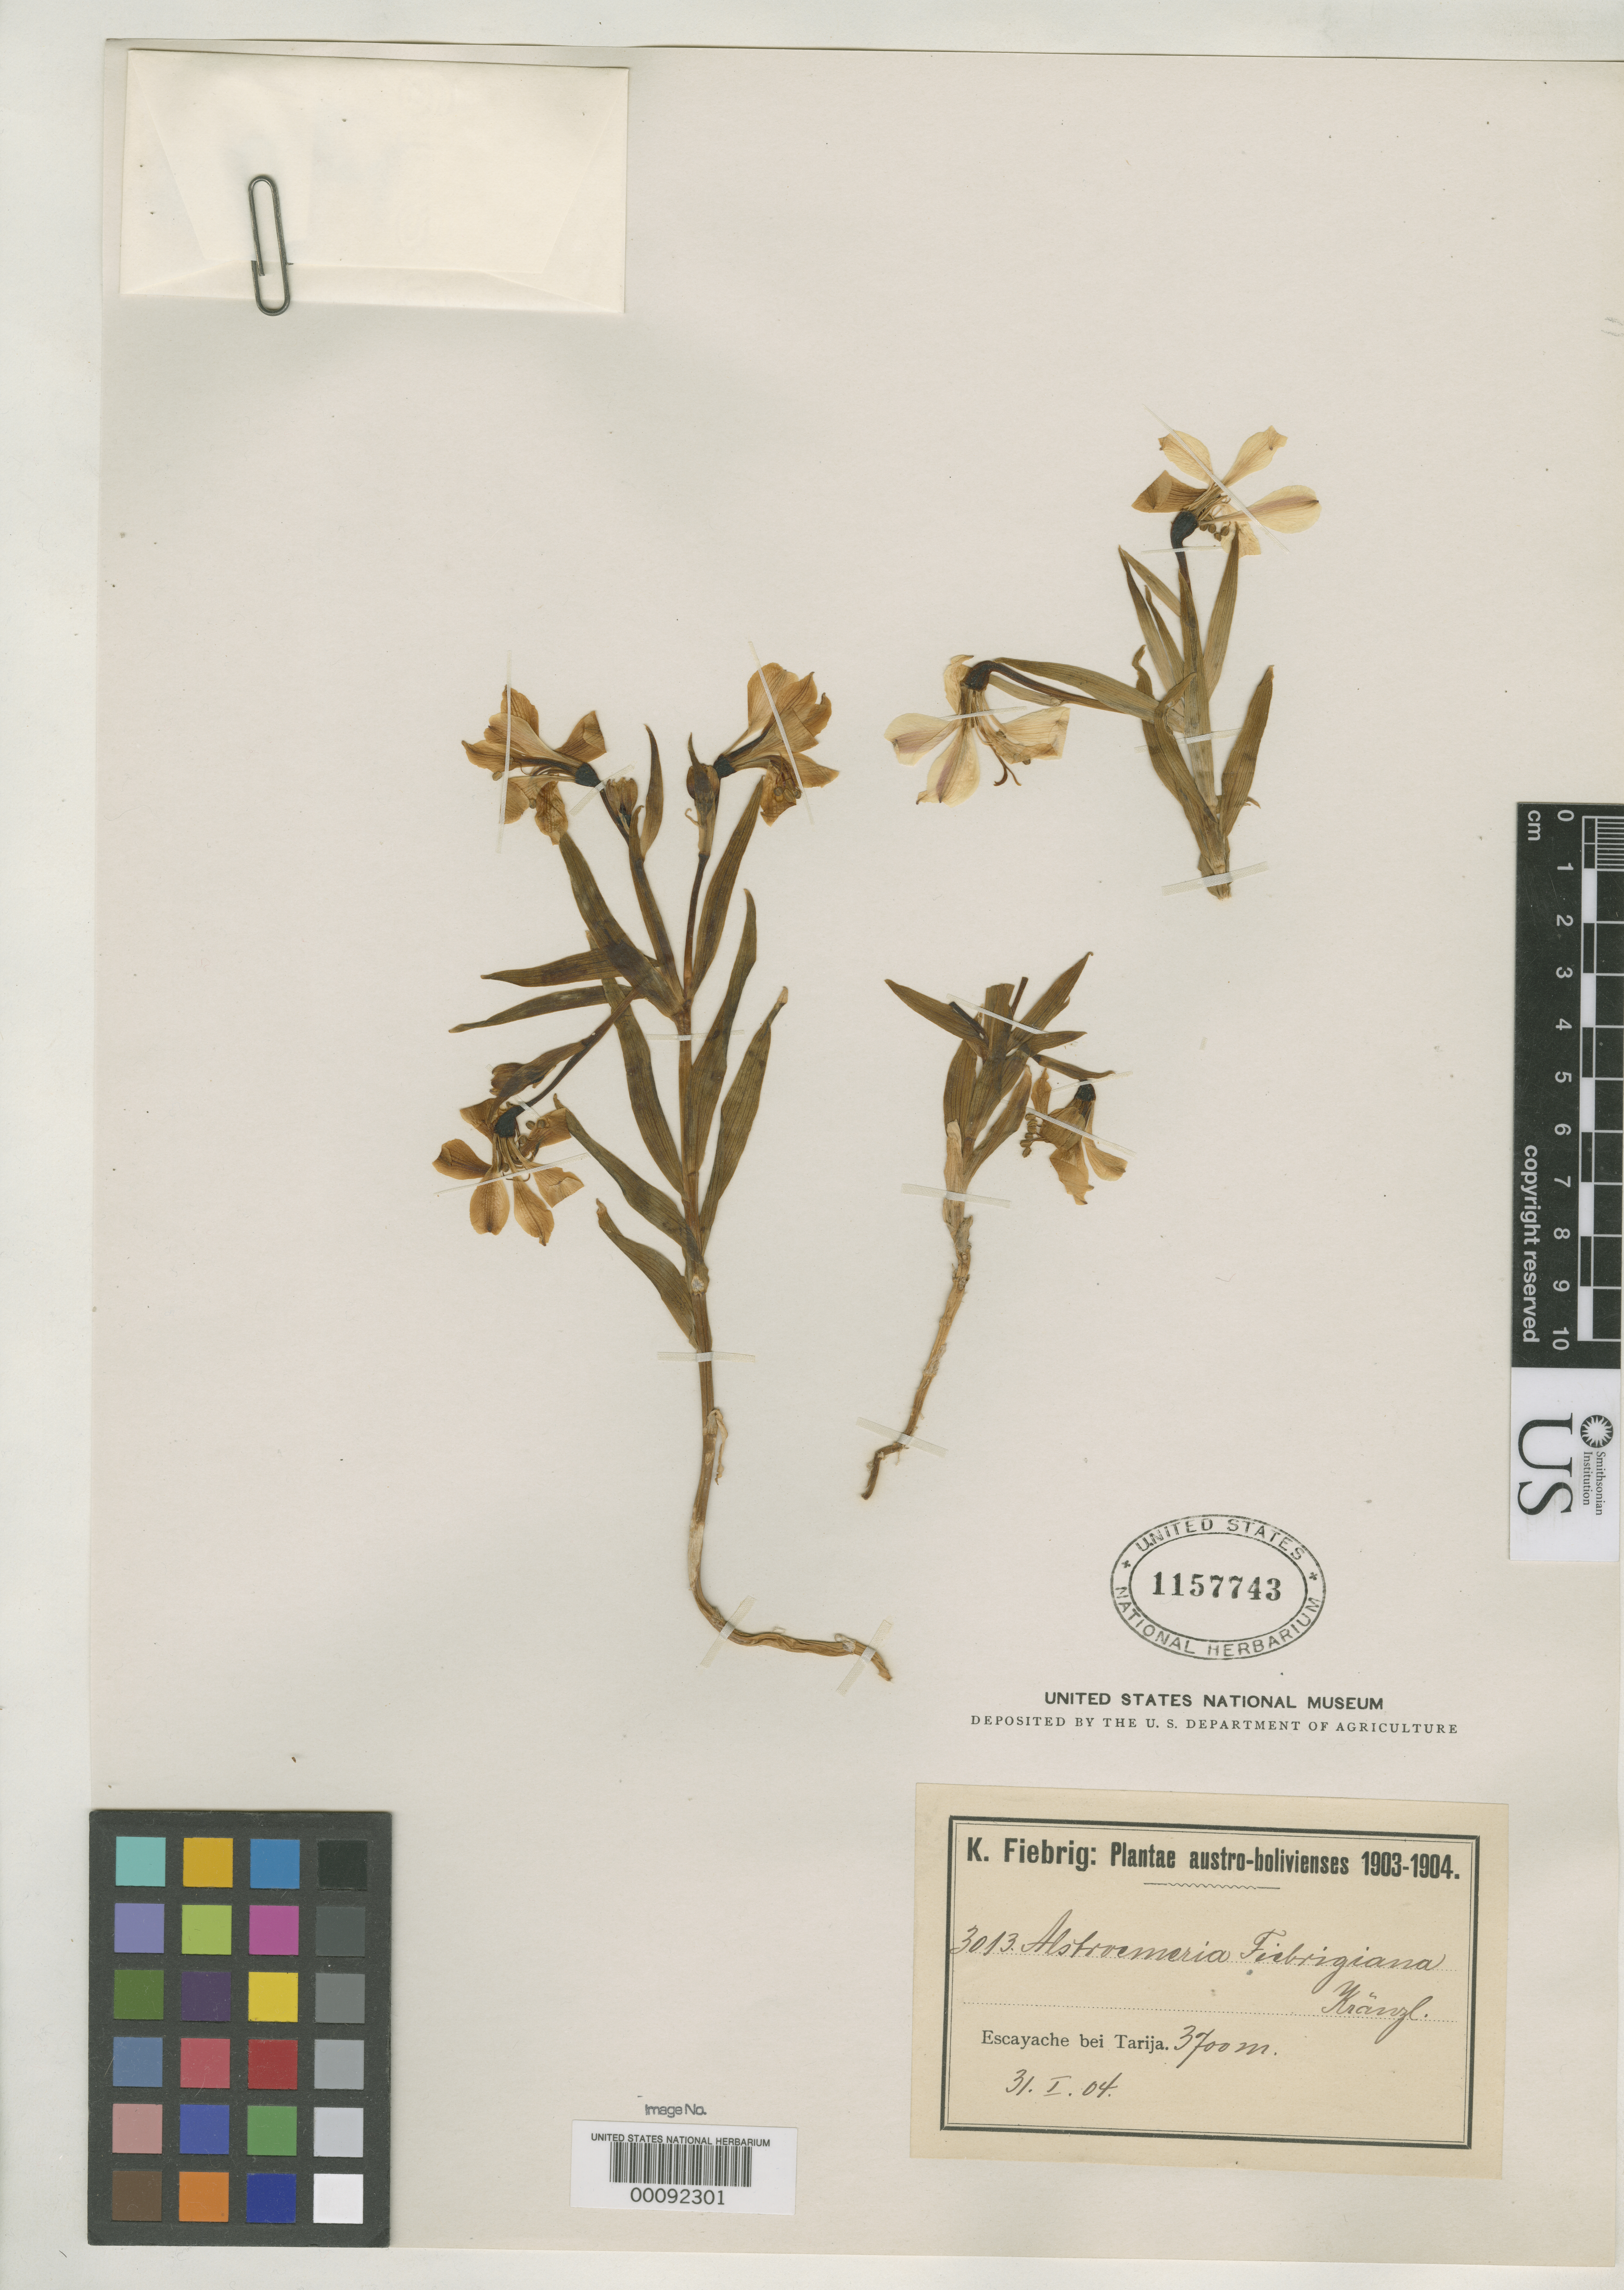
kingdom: Plantae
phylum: Tracheophyta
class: Liliopsida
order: Liliales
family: Alstroemeriaceae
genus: Alstroemeria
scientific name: Alstroemeria fiebrigiana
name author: Kraenzl.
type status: Isotype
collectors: K. Fiebrig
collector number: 3013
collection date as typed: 31 Jan 1904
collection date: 1904-01-31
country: Bolivia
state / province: Tarija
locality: Tarija, Escayache.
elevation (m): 3700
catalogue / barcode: US 1157743